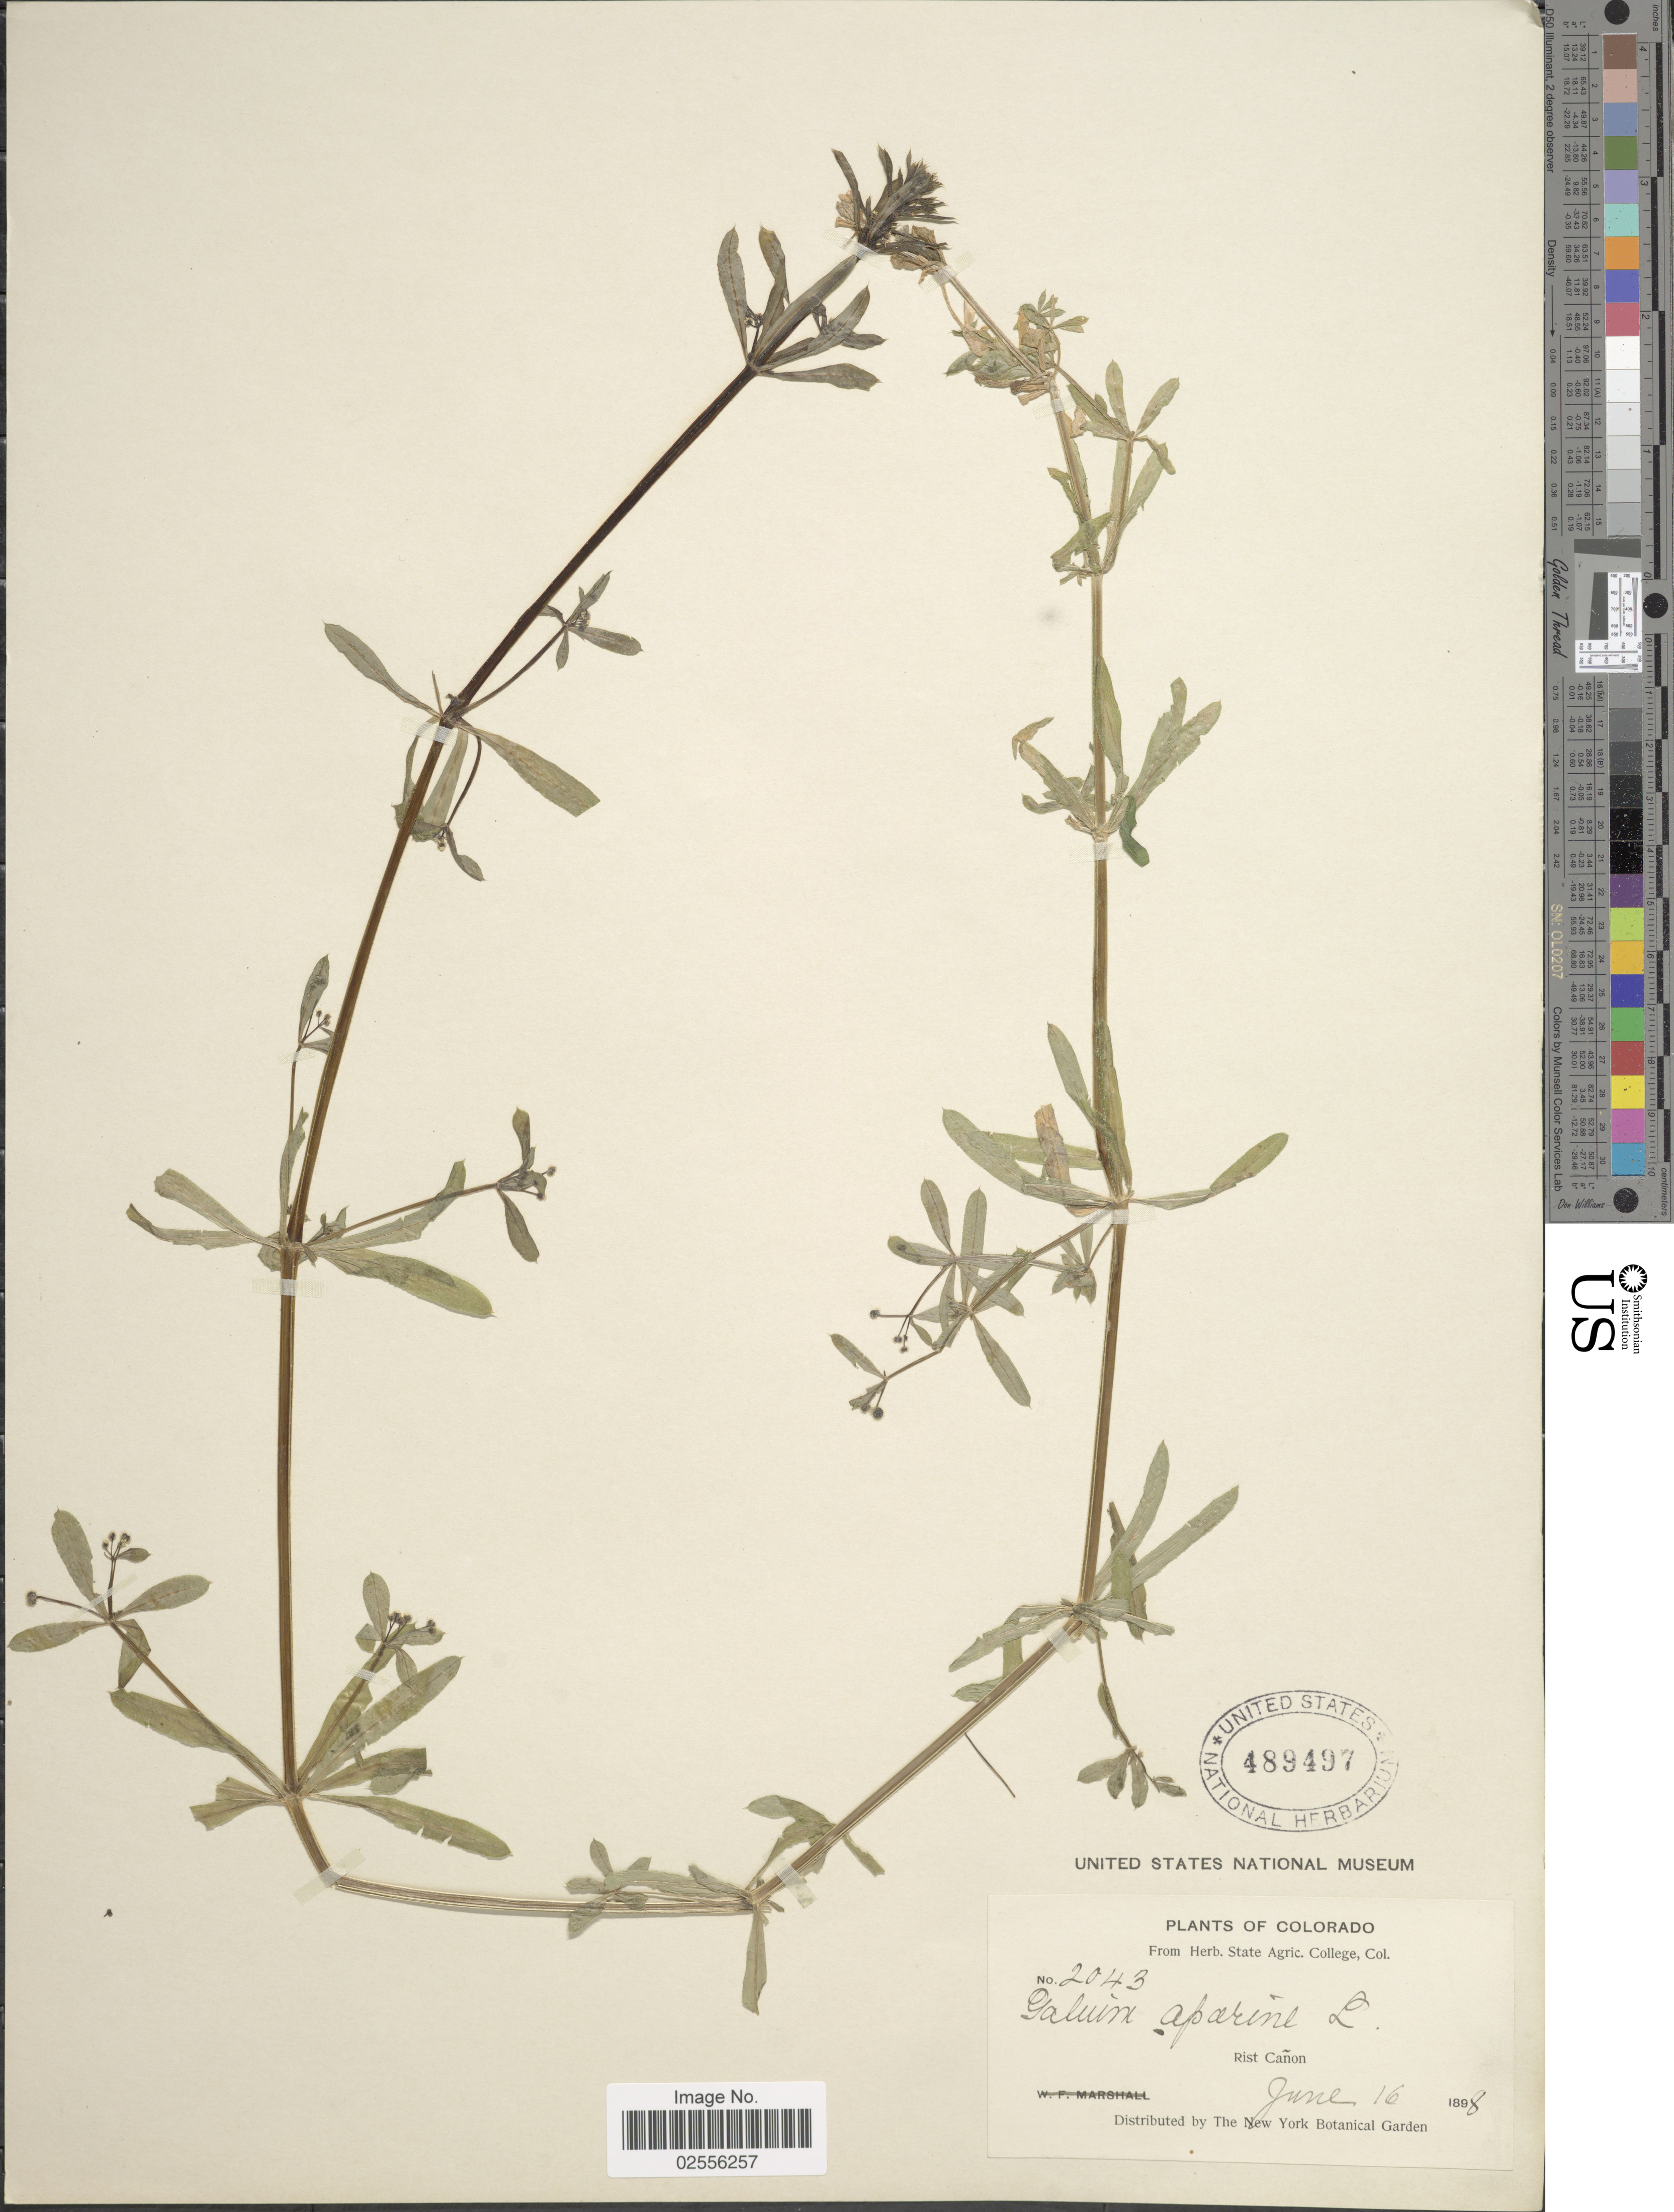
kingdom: Plantae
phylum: Tracheophyta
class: Magnoliopsida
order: Gentianales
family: Rubiaceae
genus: Galium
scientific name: Galium aparine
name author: L.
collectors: ex herb. State Agric. College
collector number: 2043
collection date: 1898-06-16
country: United States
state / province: Colorado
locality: Rist Cañon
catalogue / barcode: US 489497